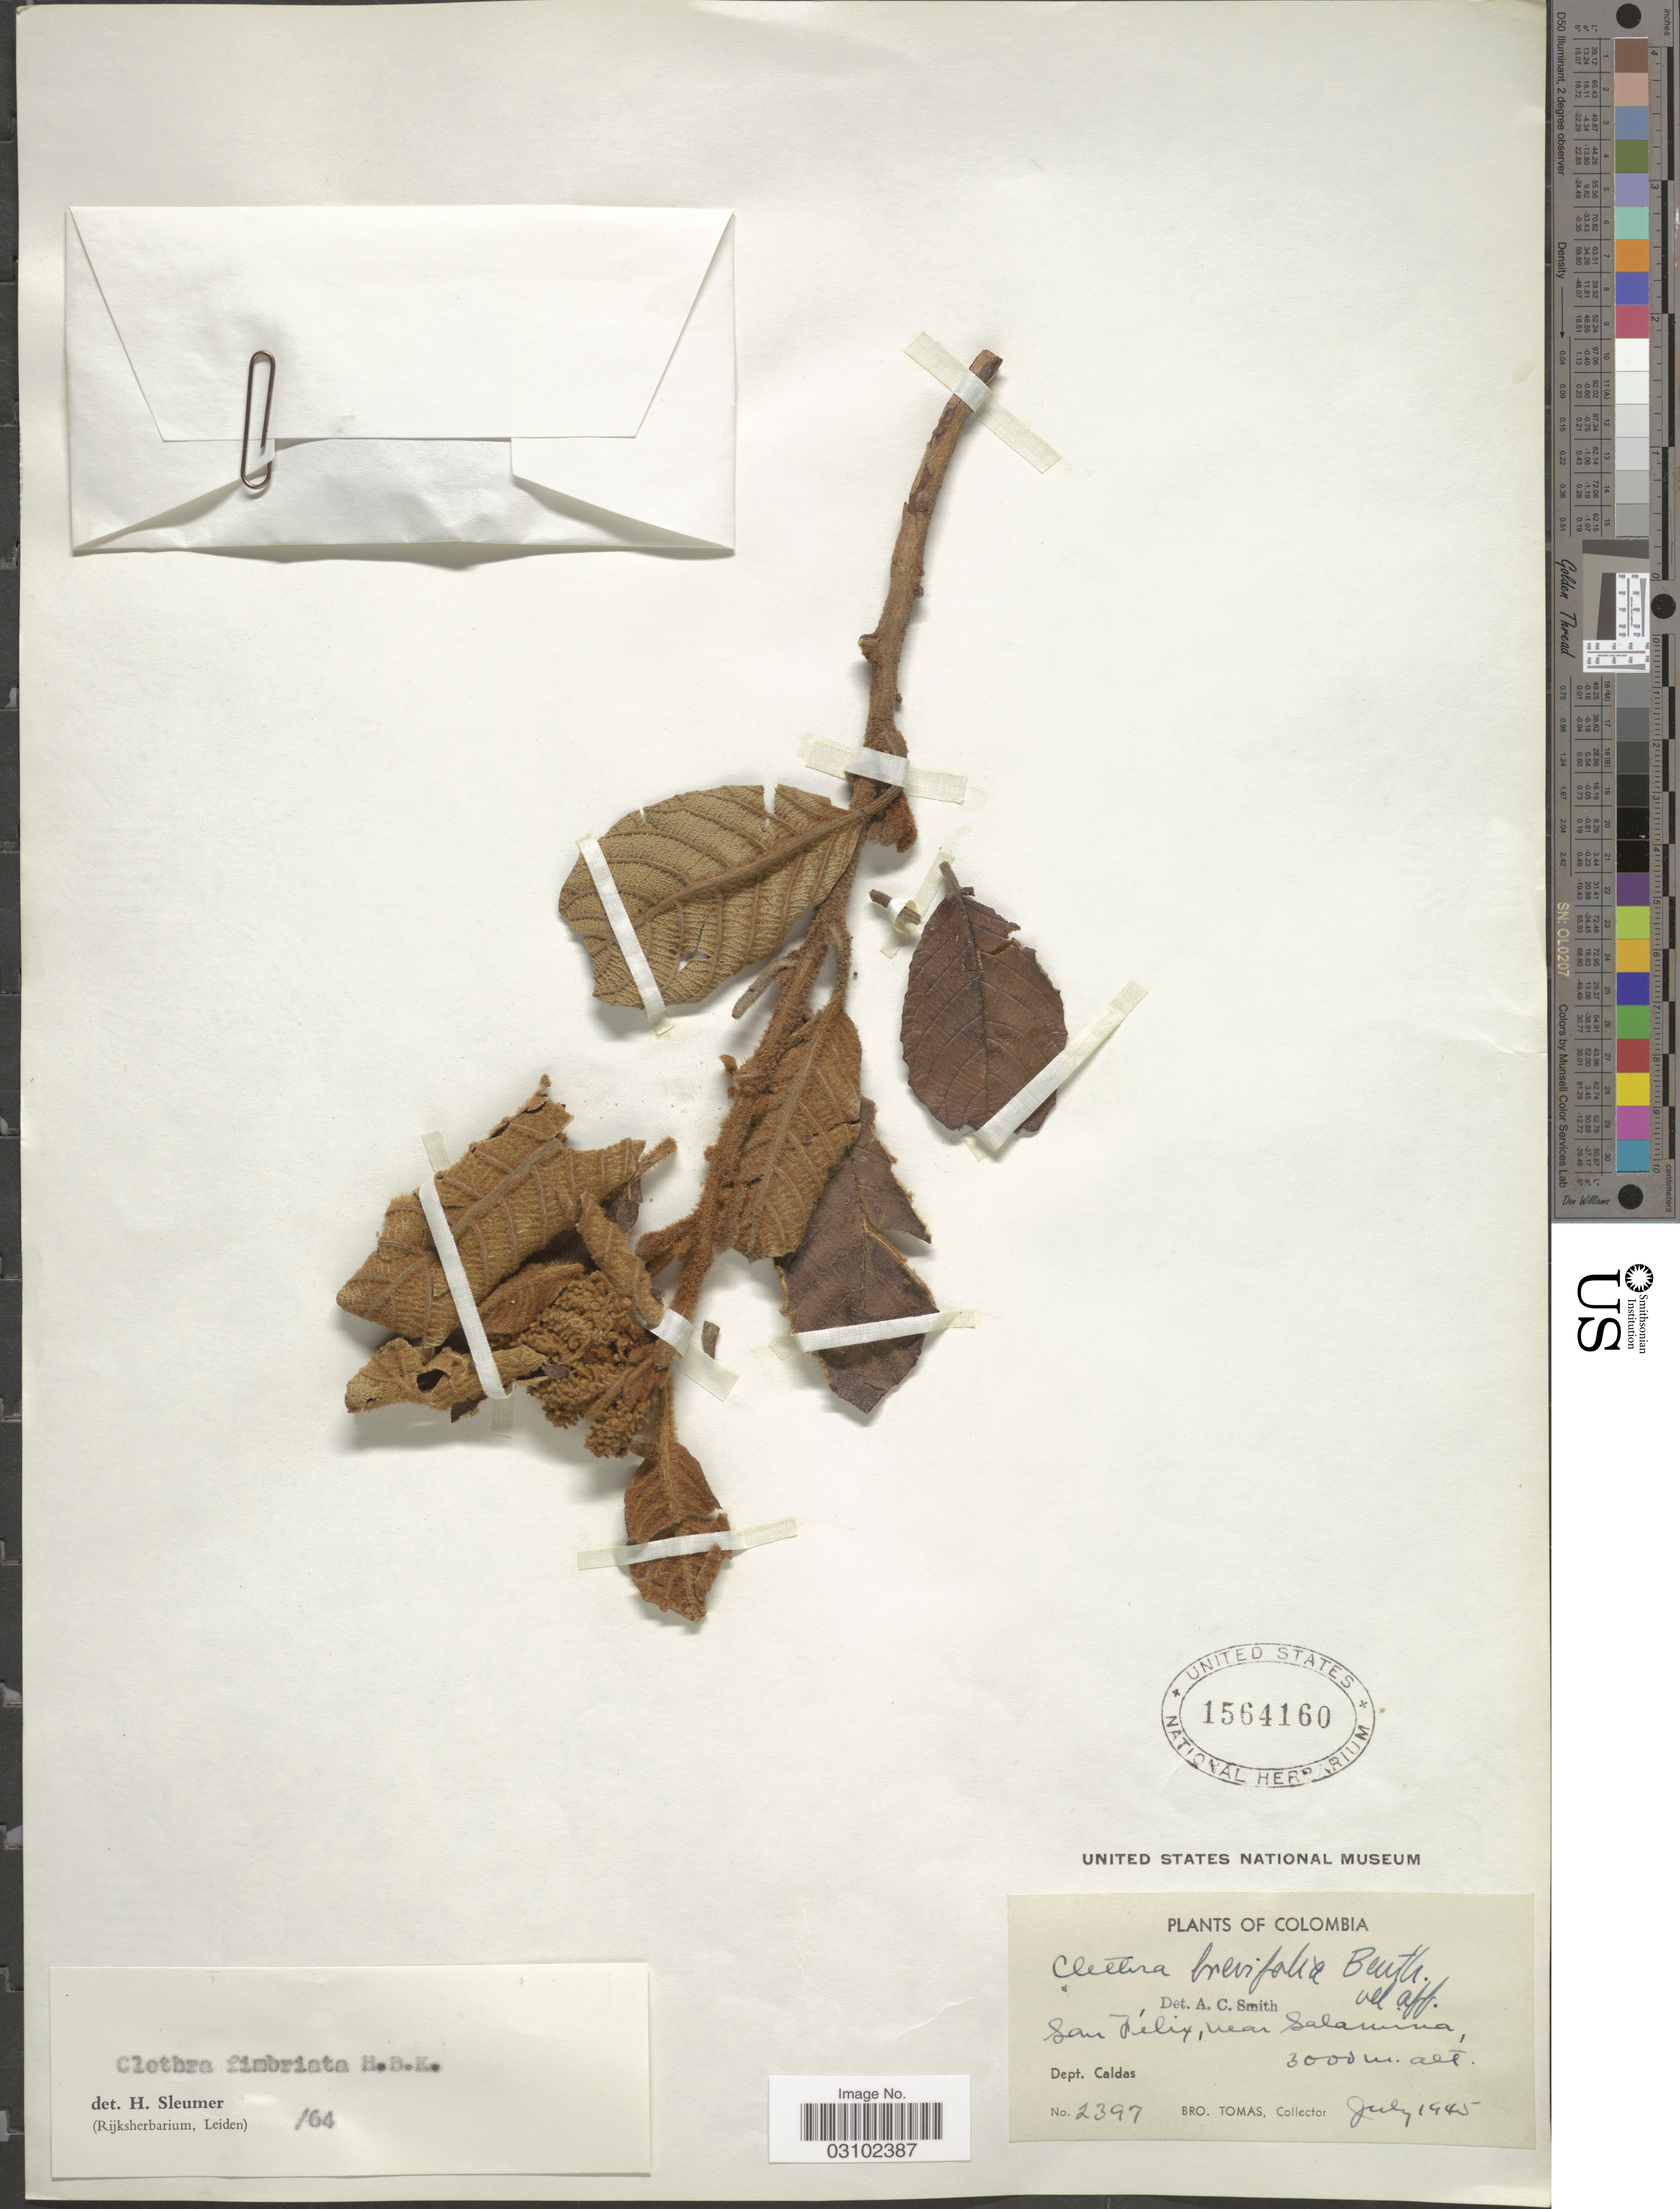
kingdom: Plantae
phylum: Tracheophyta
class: Magnoliopsida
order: Ericales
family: Clethraceae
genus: Clethra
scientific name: Clethra fimbriata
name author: Kunth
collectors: B. Tomas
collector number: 2397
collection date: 1945-07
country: Colombia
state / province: Caldas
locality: San Félix, near Salamina, Dept. Caldas.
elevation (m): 3000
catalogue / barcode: US 1564160